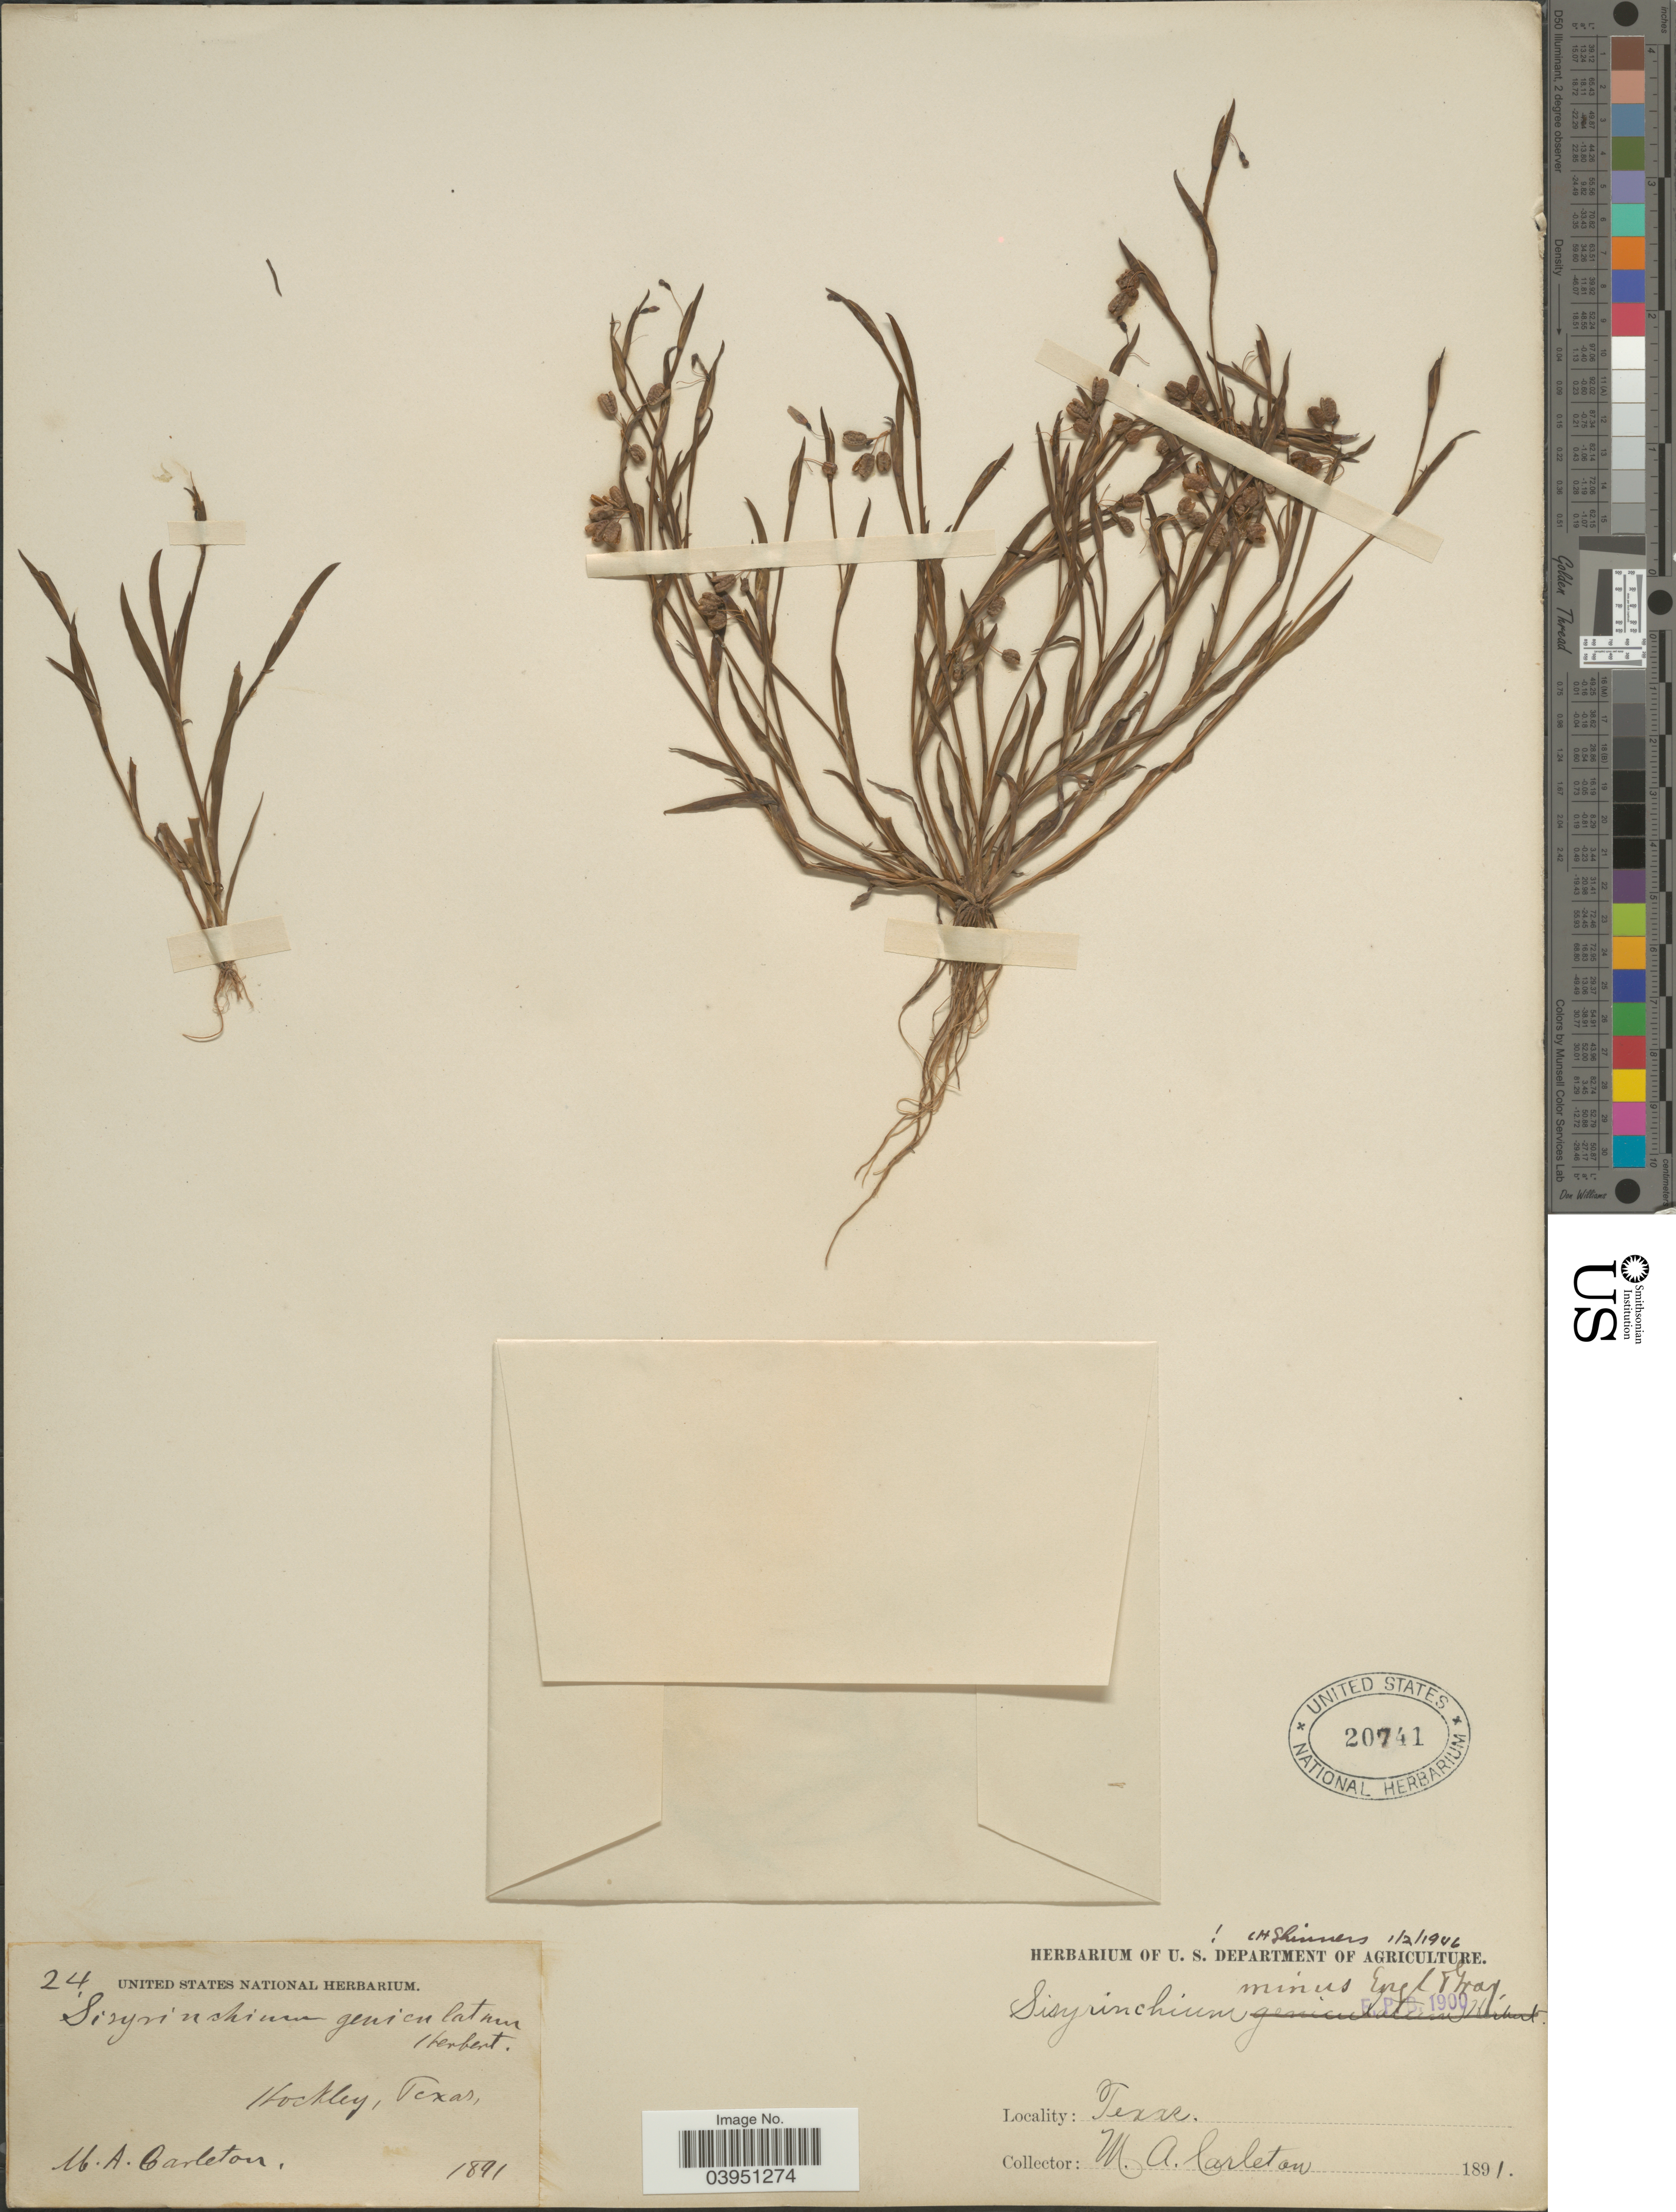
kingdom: Plantae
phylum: Tracheophyta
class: Liliopsida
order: Asparagales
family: Iridaceae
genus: Sisyrinchium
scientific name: Sisyrinchium minus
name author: Engelm. & A. Gray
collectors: M. A. Carleton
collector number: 24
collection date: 1891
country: United States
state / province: Texas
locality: Hockley.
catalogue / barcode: US 20741